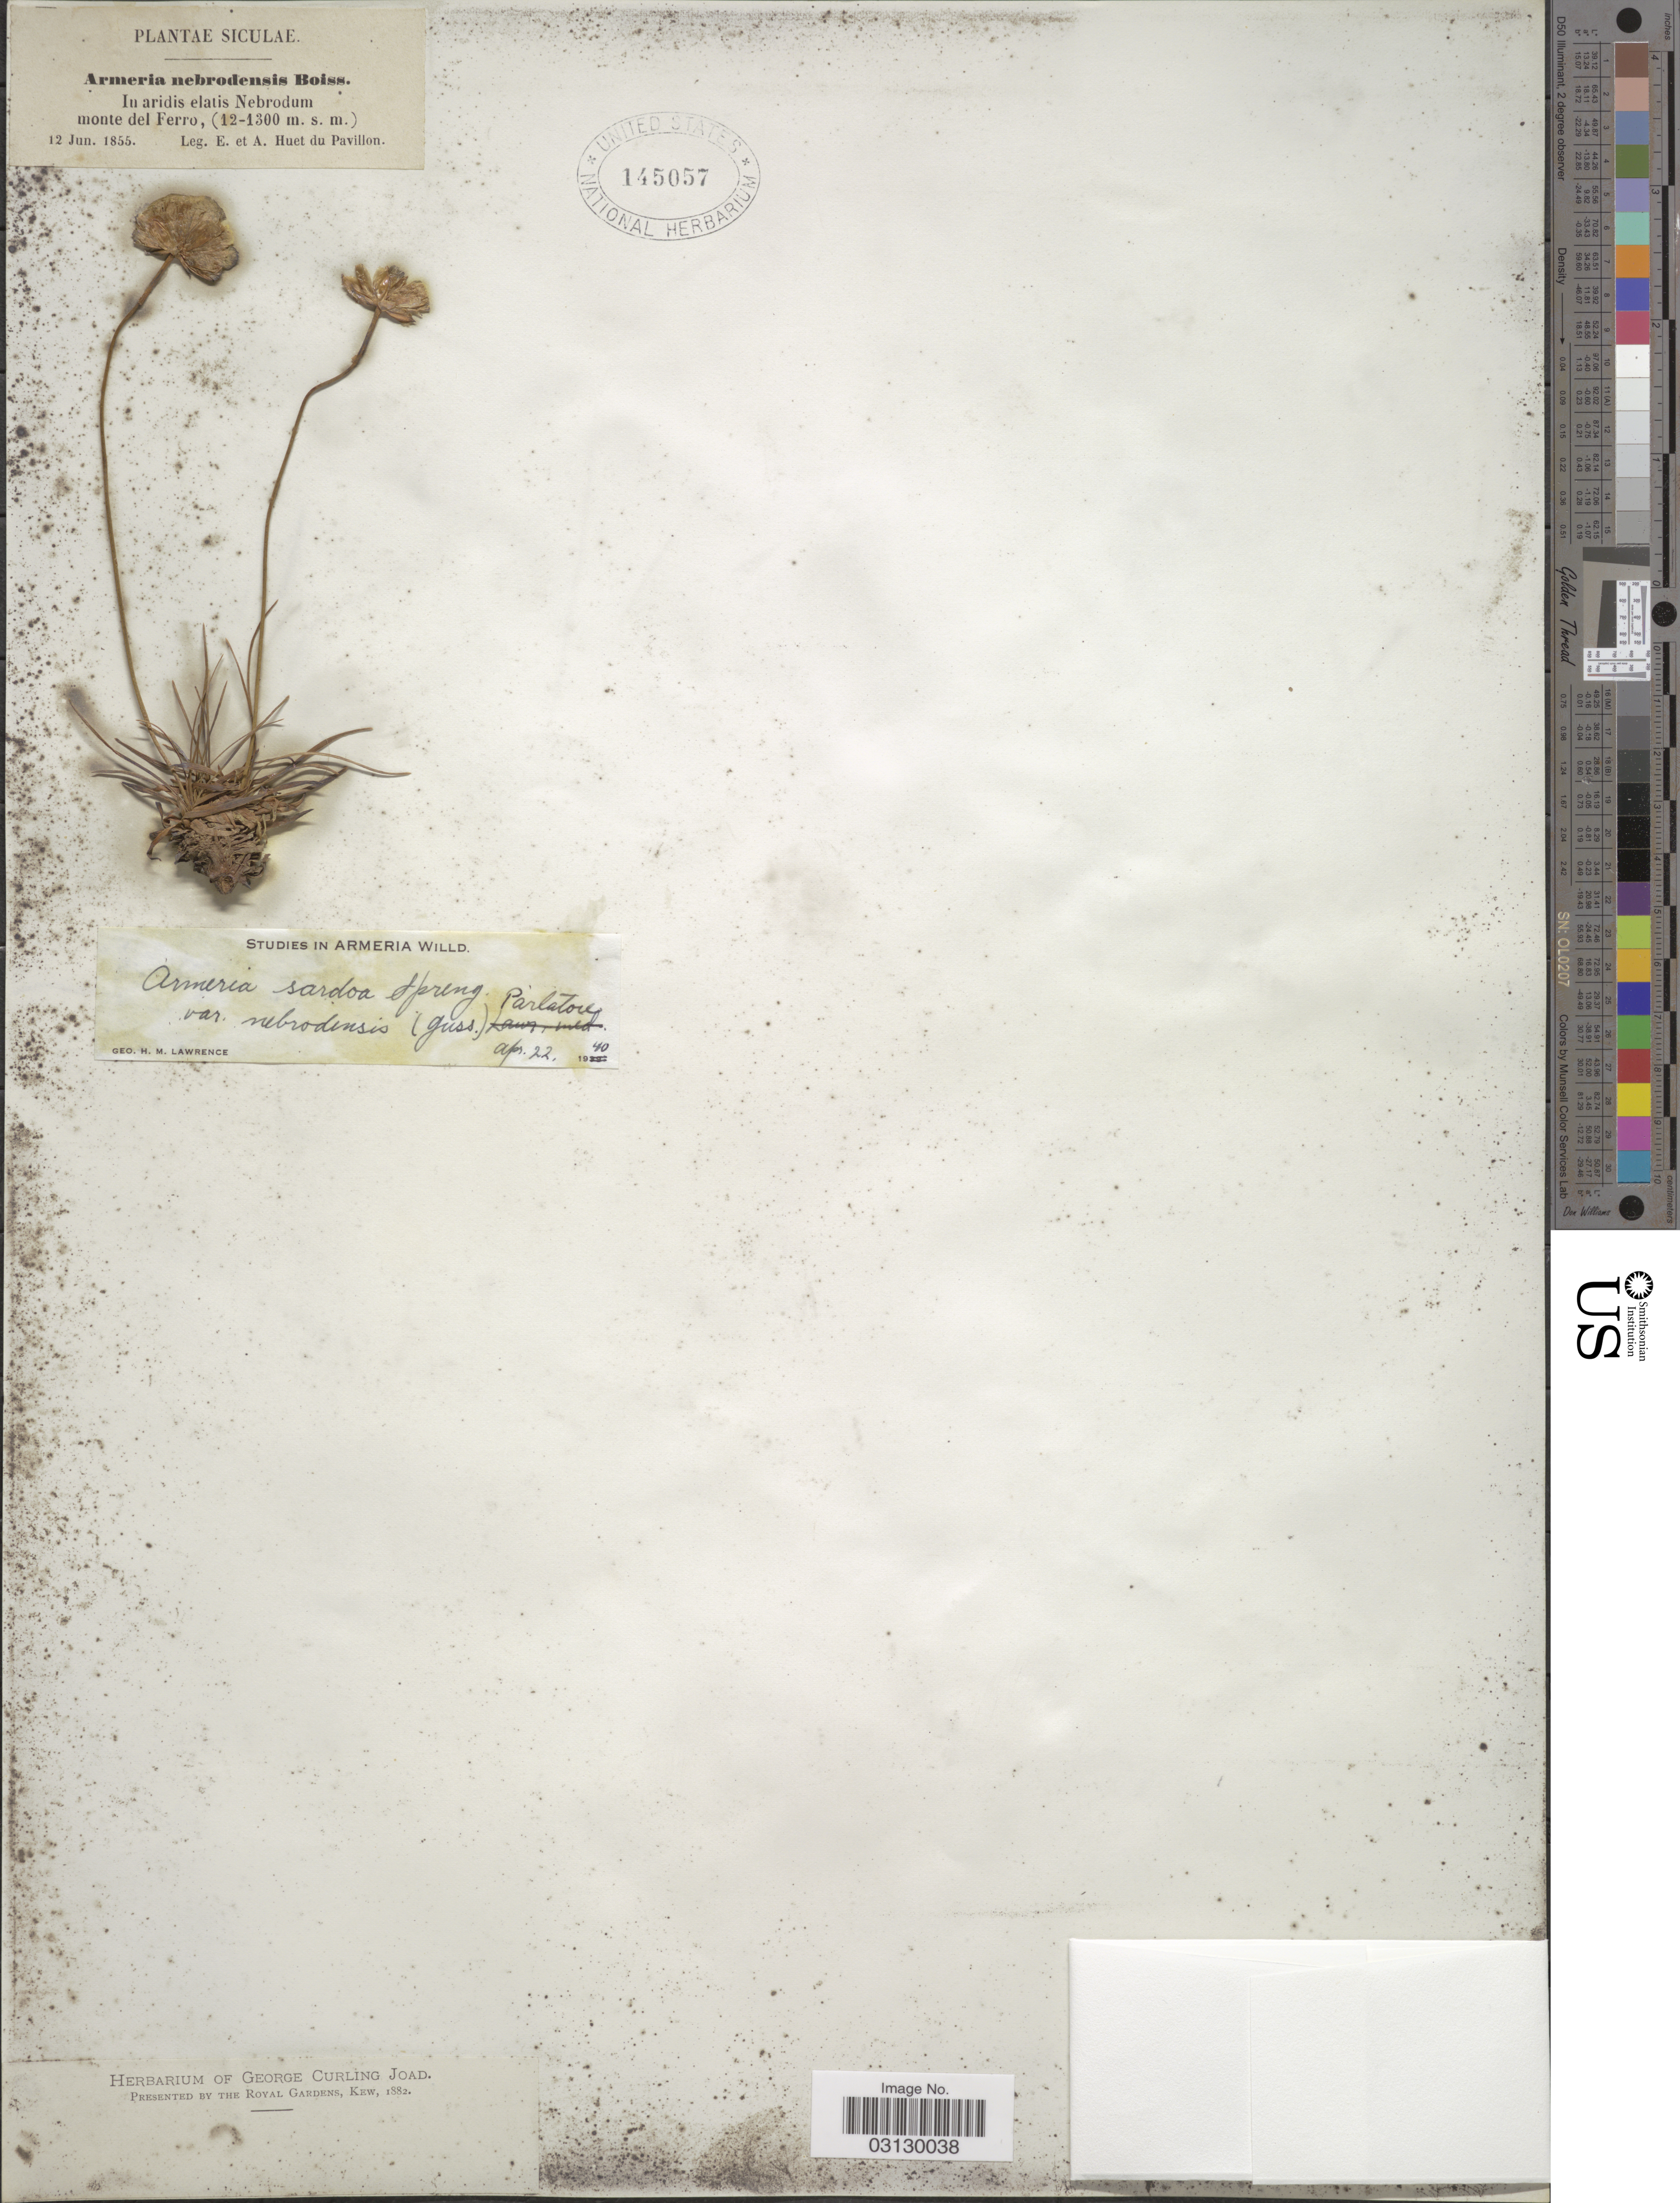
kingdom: Plantae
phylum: Tracheophyta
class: Magnoliopsida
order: Caryophyllales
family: Plumbaginaceae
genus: Armeria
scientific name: Armeria nebrodensis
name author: (Guss.) Boiss.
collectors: E. Huet du Pavillon & A. Huet du Pavillon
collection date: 1855-06-12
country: Italy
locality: Siculae. In aridis elatis Nebrodum monte del Ferro.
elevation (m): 1200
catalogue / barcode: US 145057